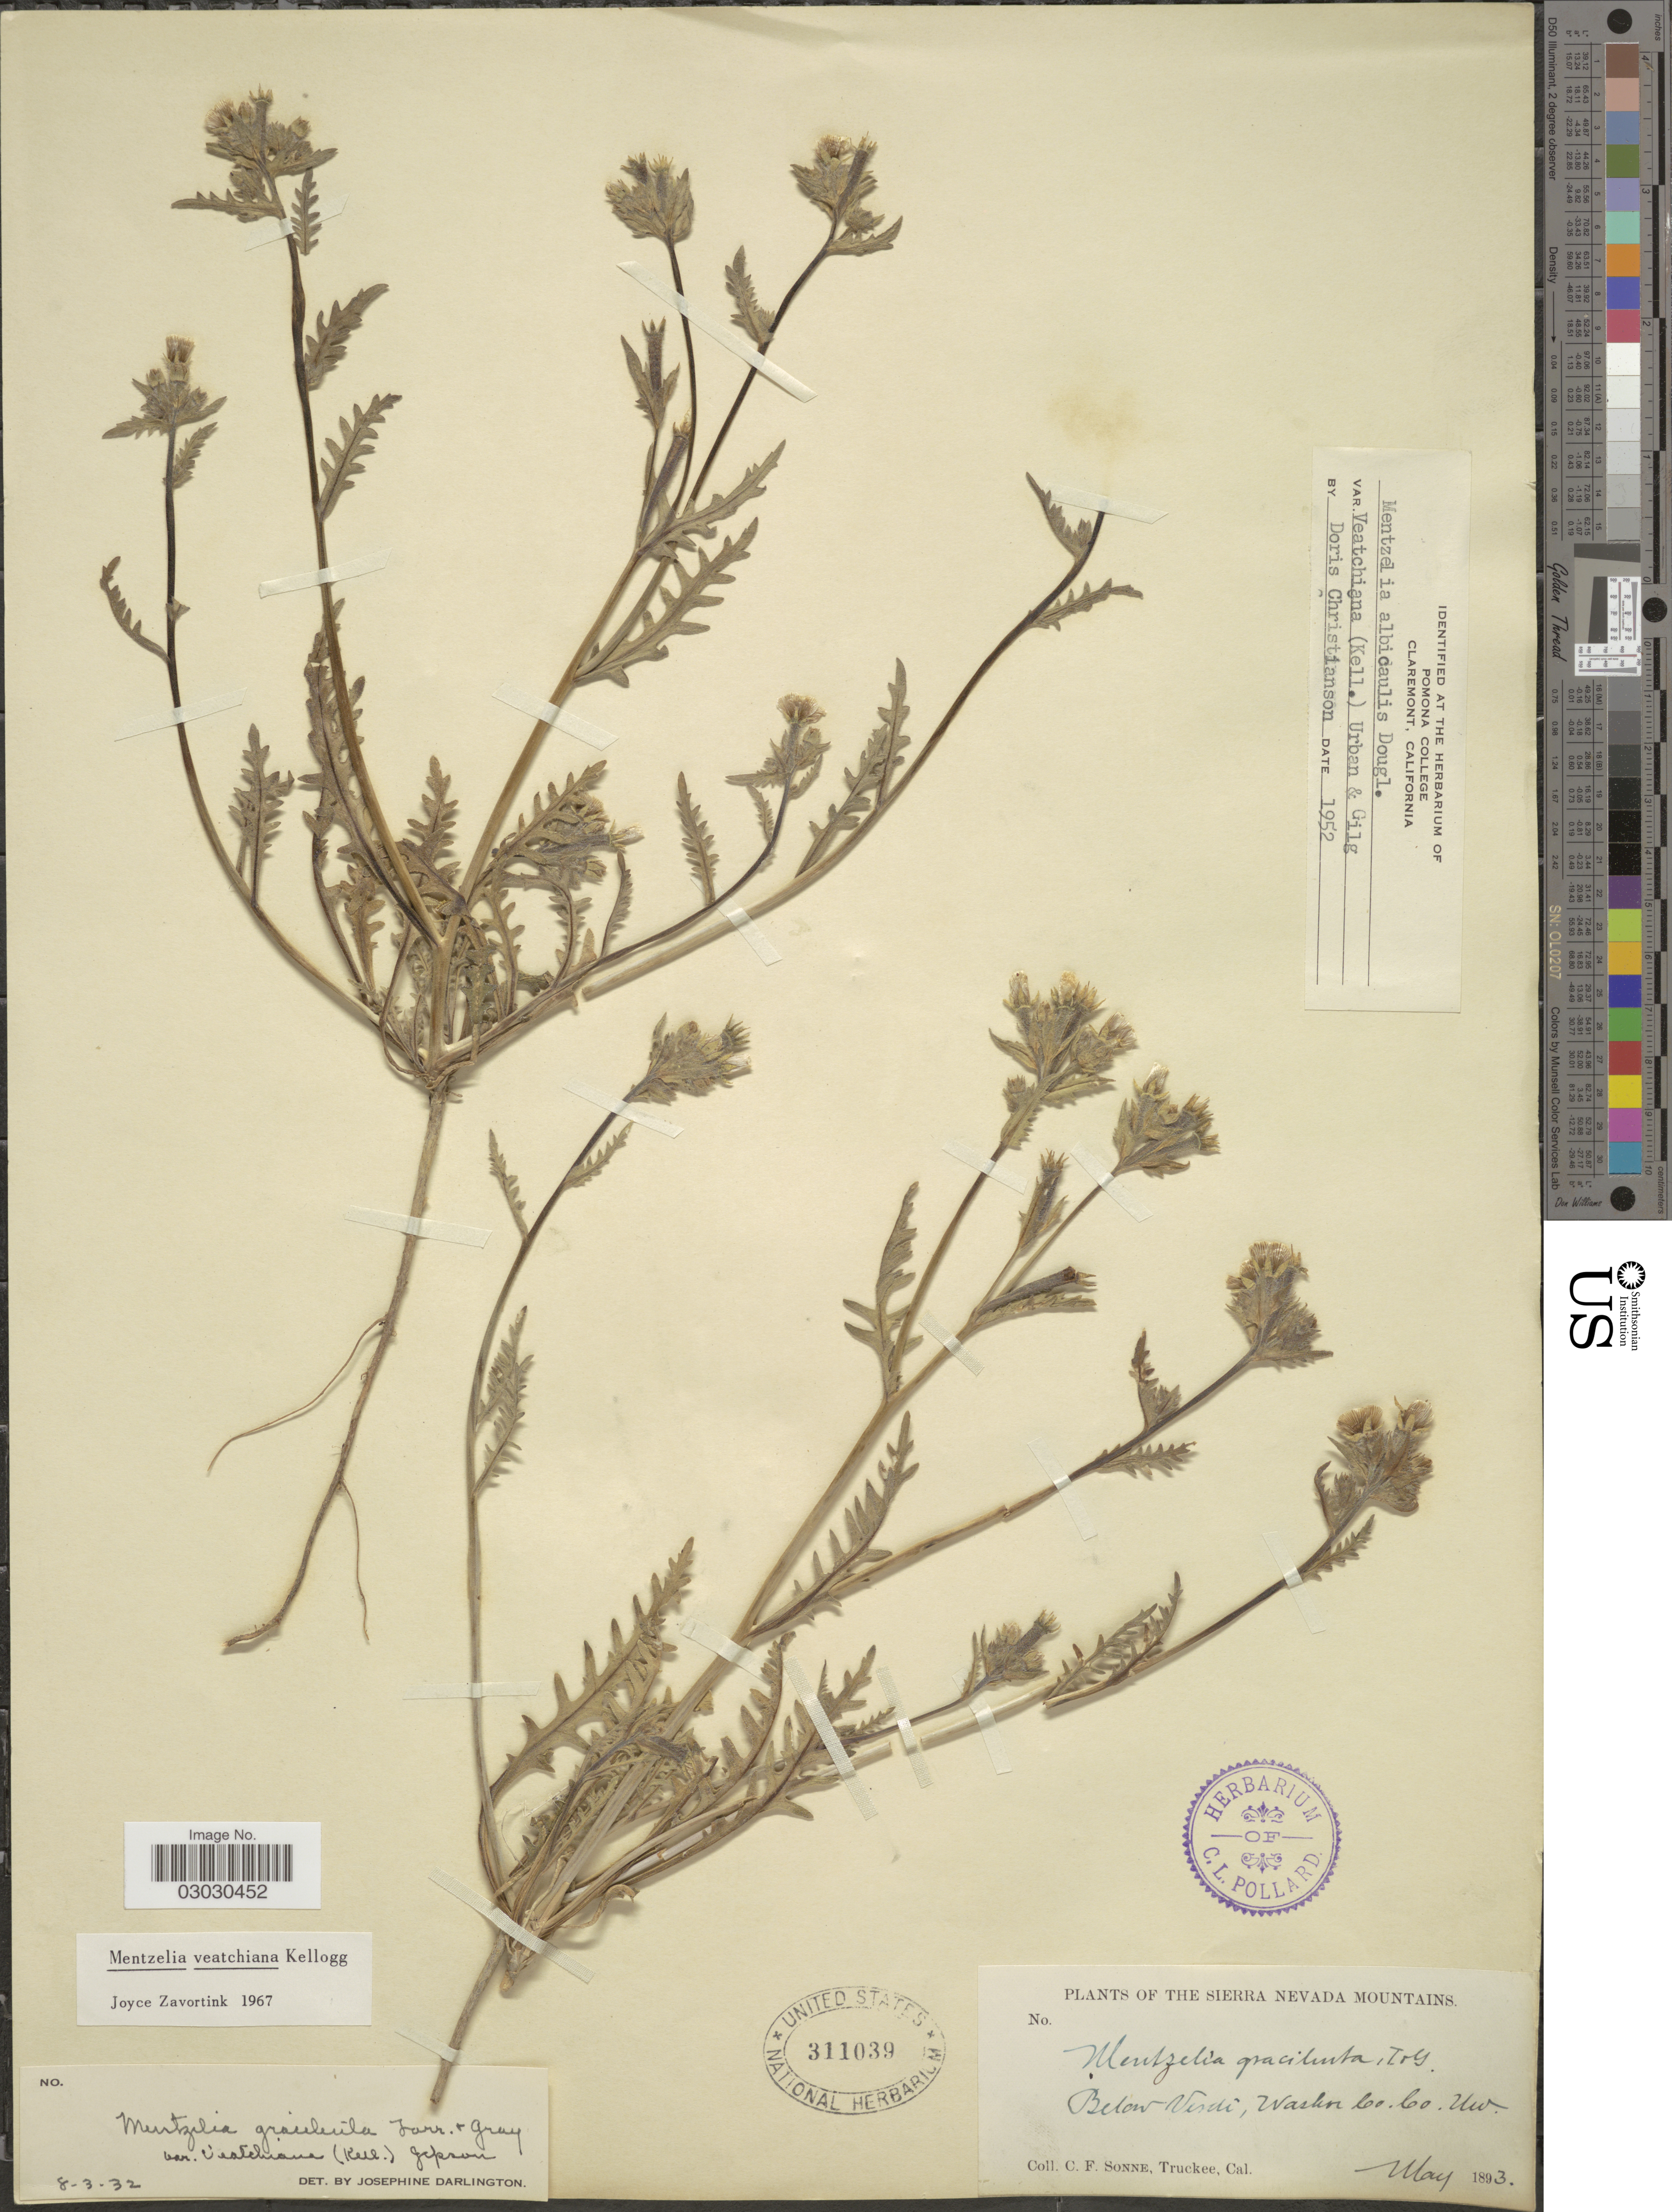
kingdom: Plantae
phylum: Tracheophyta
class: Magnoliopsida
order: Cornales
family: Loasaceae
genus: Mentzelia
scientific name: Mentzelia veatchiana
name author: Kellogg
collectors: C. Sonne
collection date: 1893-05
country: United States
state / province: Nevada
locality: The Sierra Nevada Mountains. Below Verdi, Washoe Co. Co. Uw.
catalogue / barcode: US 311039